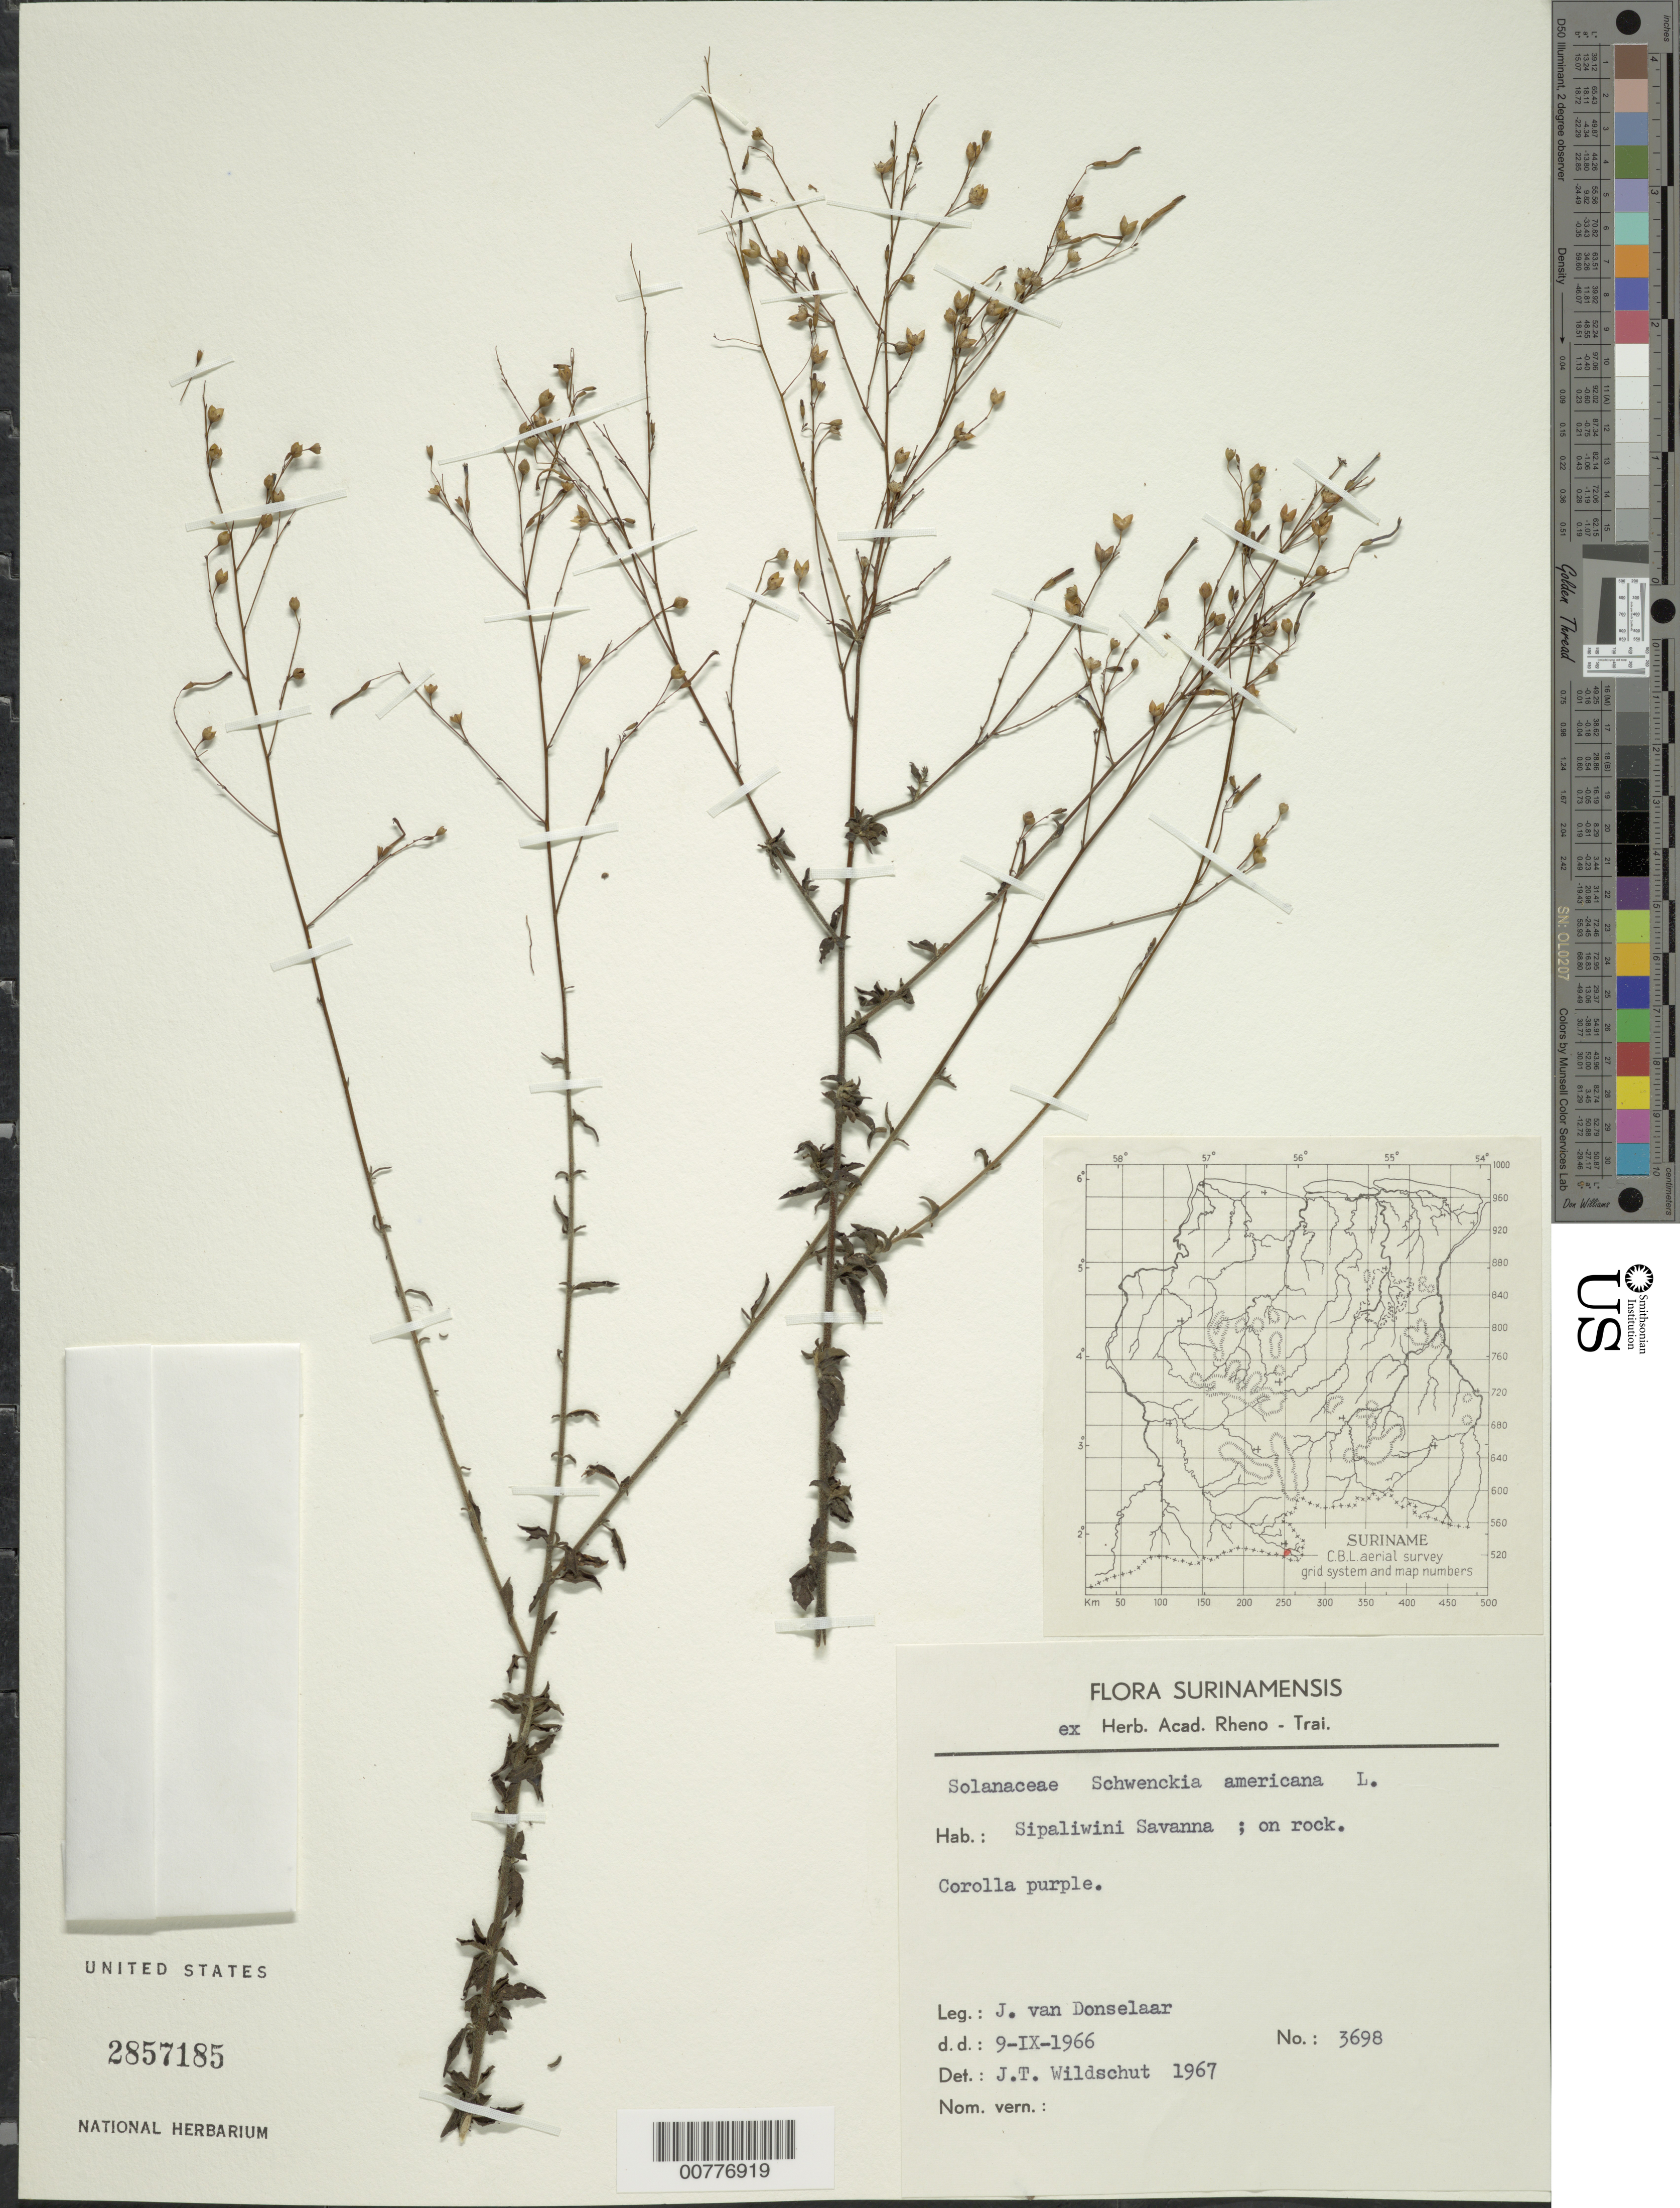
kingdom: Plantae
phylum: Tracheophyta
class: Magnoliopsida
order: Solanales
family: Solanaceae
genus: Schwenckia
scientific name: Schwenckia americana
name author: L.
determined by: Wildschut, J. T.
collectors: J. Donselaar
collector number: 3698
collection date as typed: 9-Sep-66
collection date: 1966-09-09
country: Suriname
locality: Sipaliwini Savanna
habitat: On rock on savanna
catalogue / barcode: US 2857185